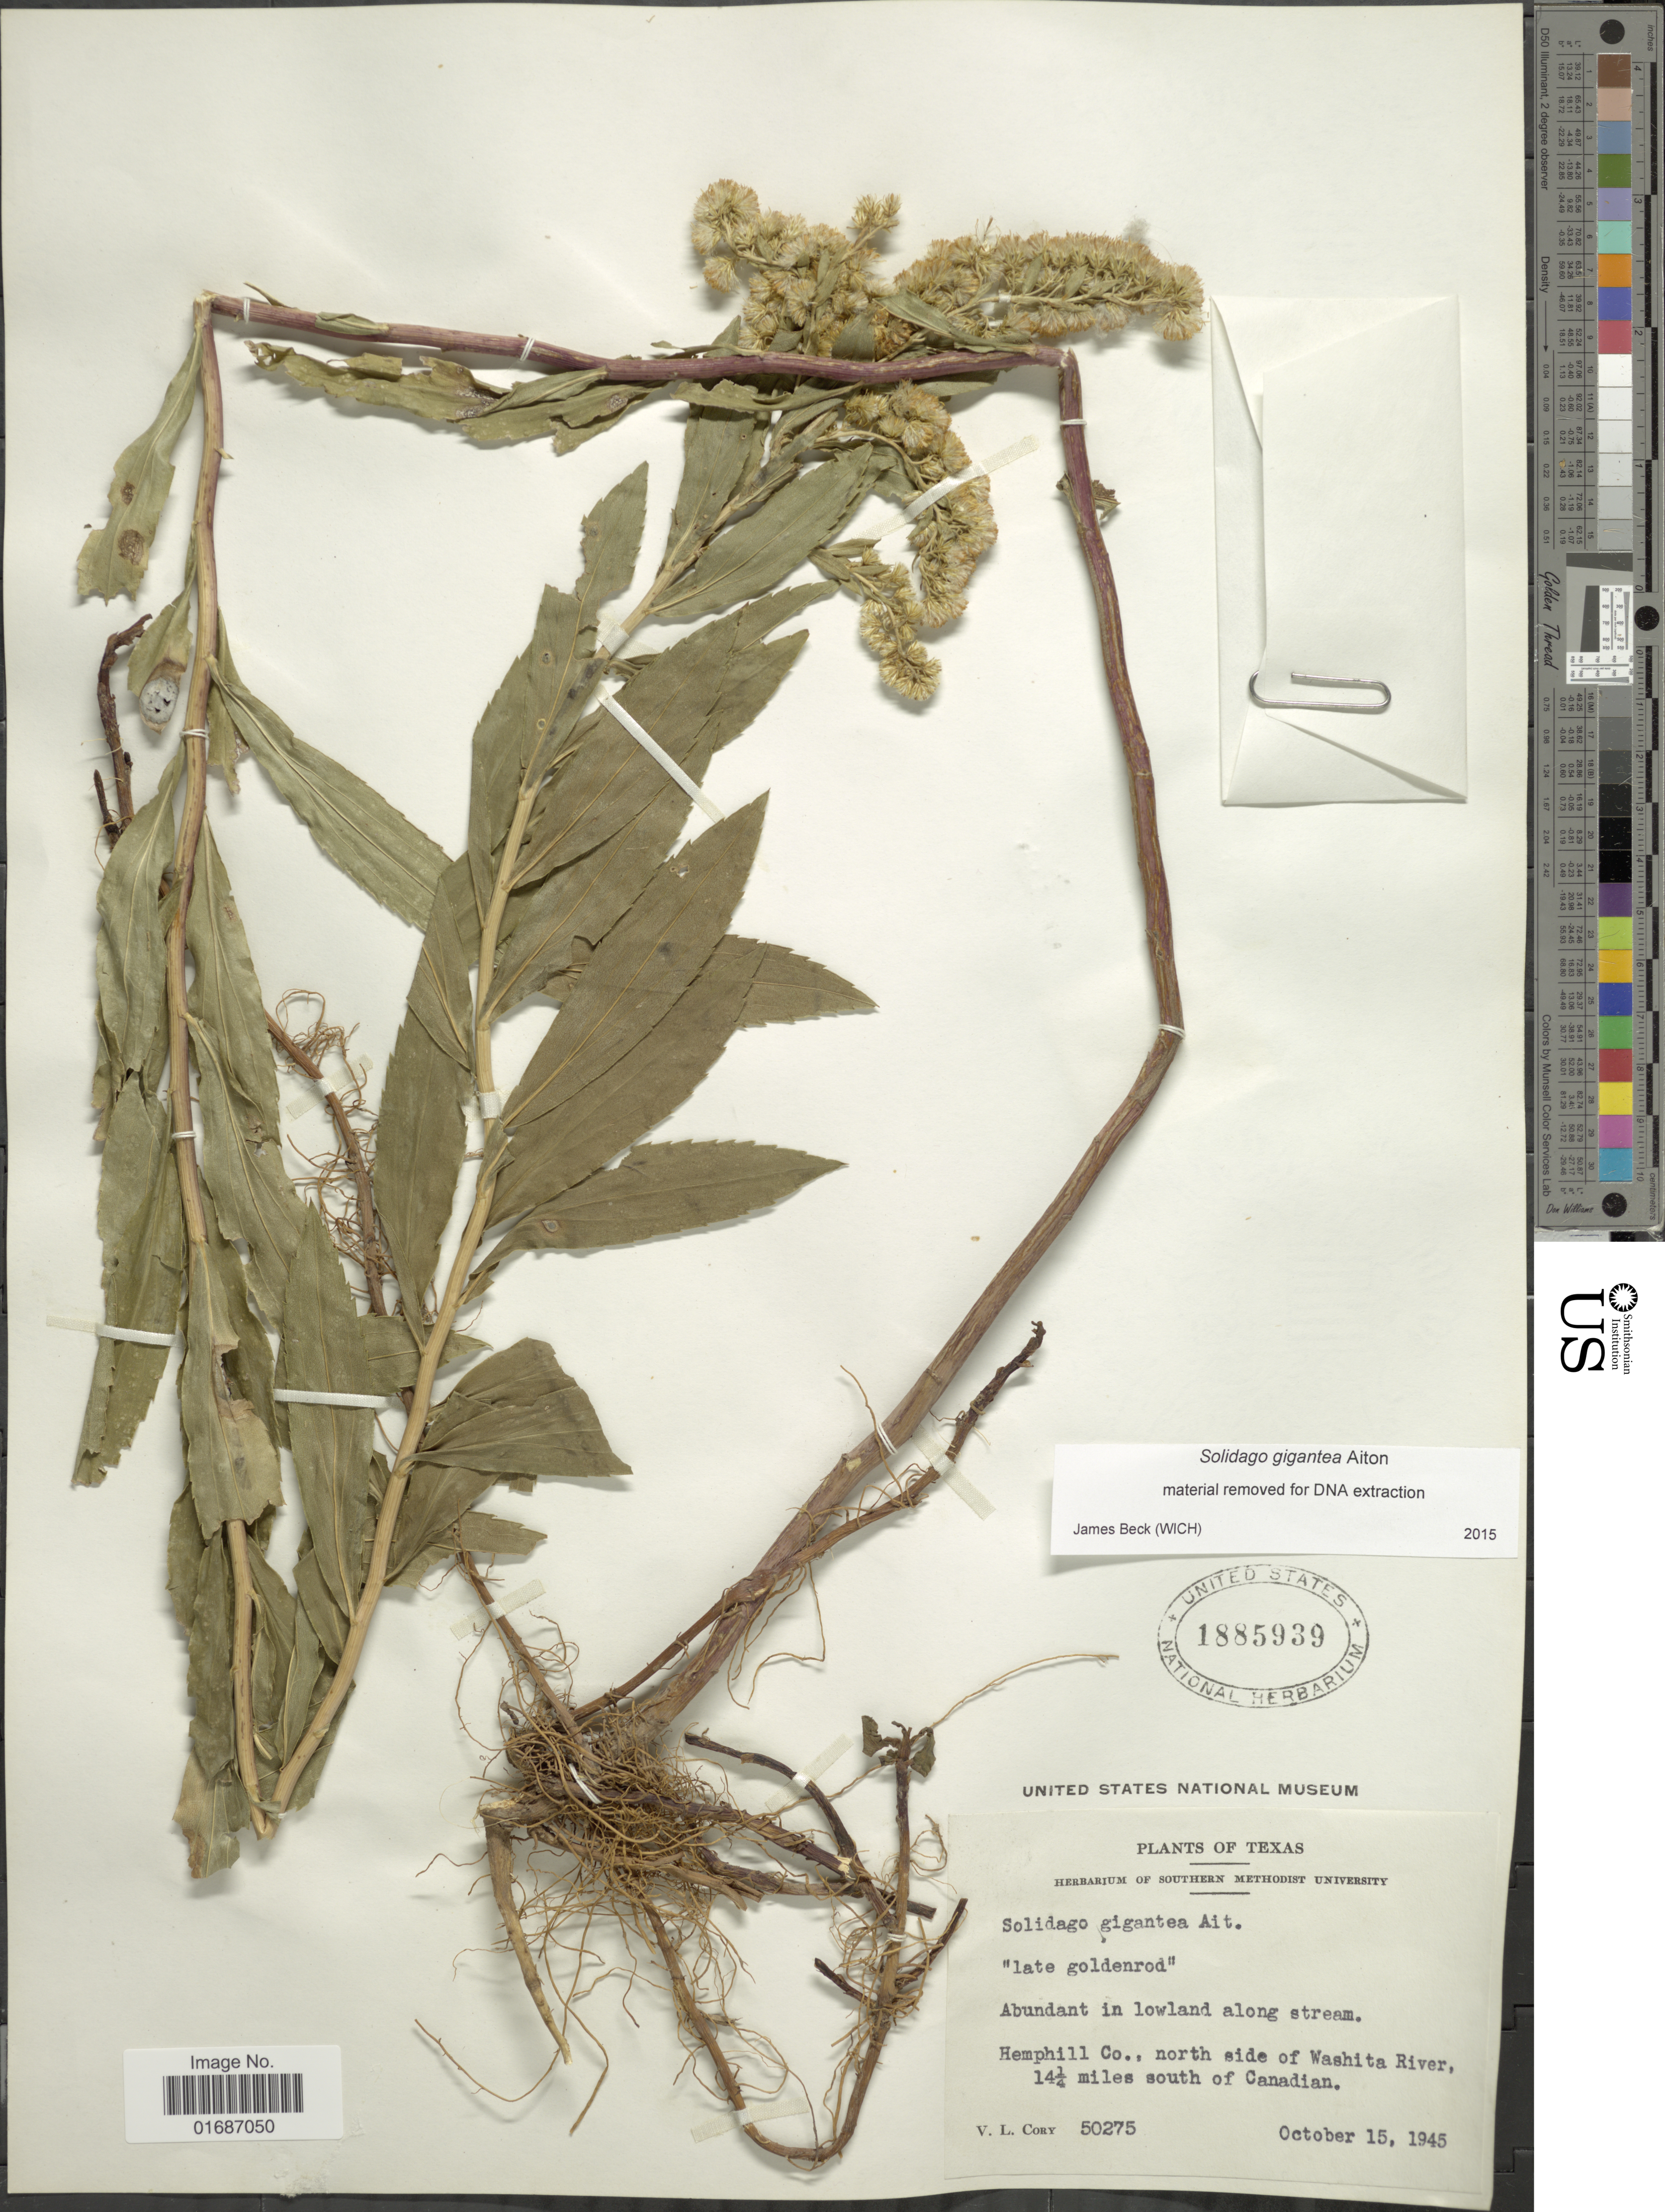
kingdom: Plantae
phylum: Tracheophyta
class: Magnoliopsida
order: Asterales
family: Asteraceae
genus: Solidago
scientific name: Solidago gigantea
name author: Aiton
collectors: V. Cory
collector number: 50275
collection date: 1945-10-15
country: United States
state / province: Texas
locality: Hemphill Co., north side of Washita River, 14¼ miles south of Canadian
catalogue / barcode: US 1885939